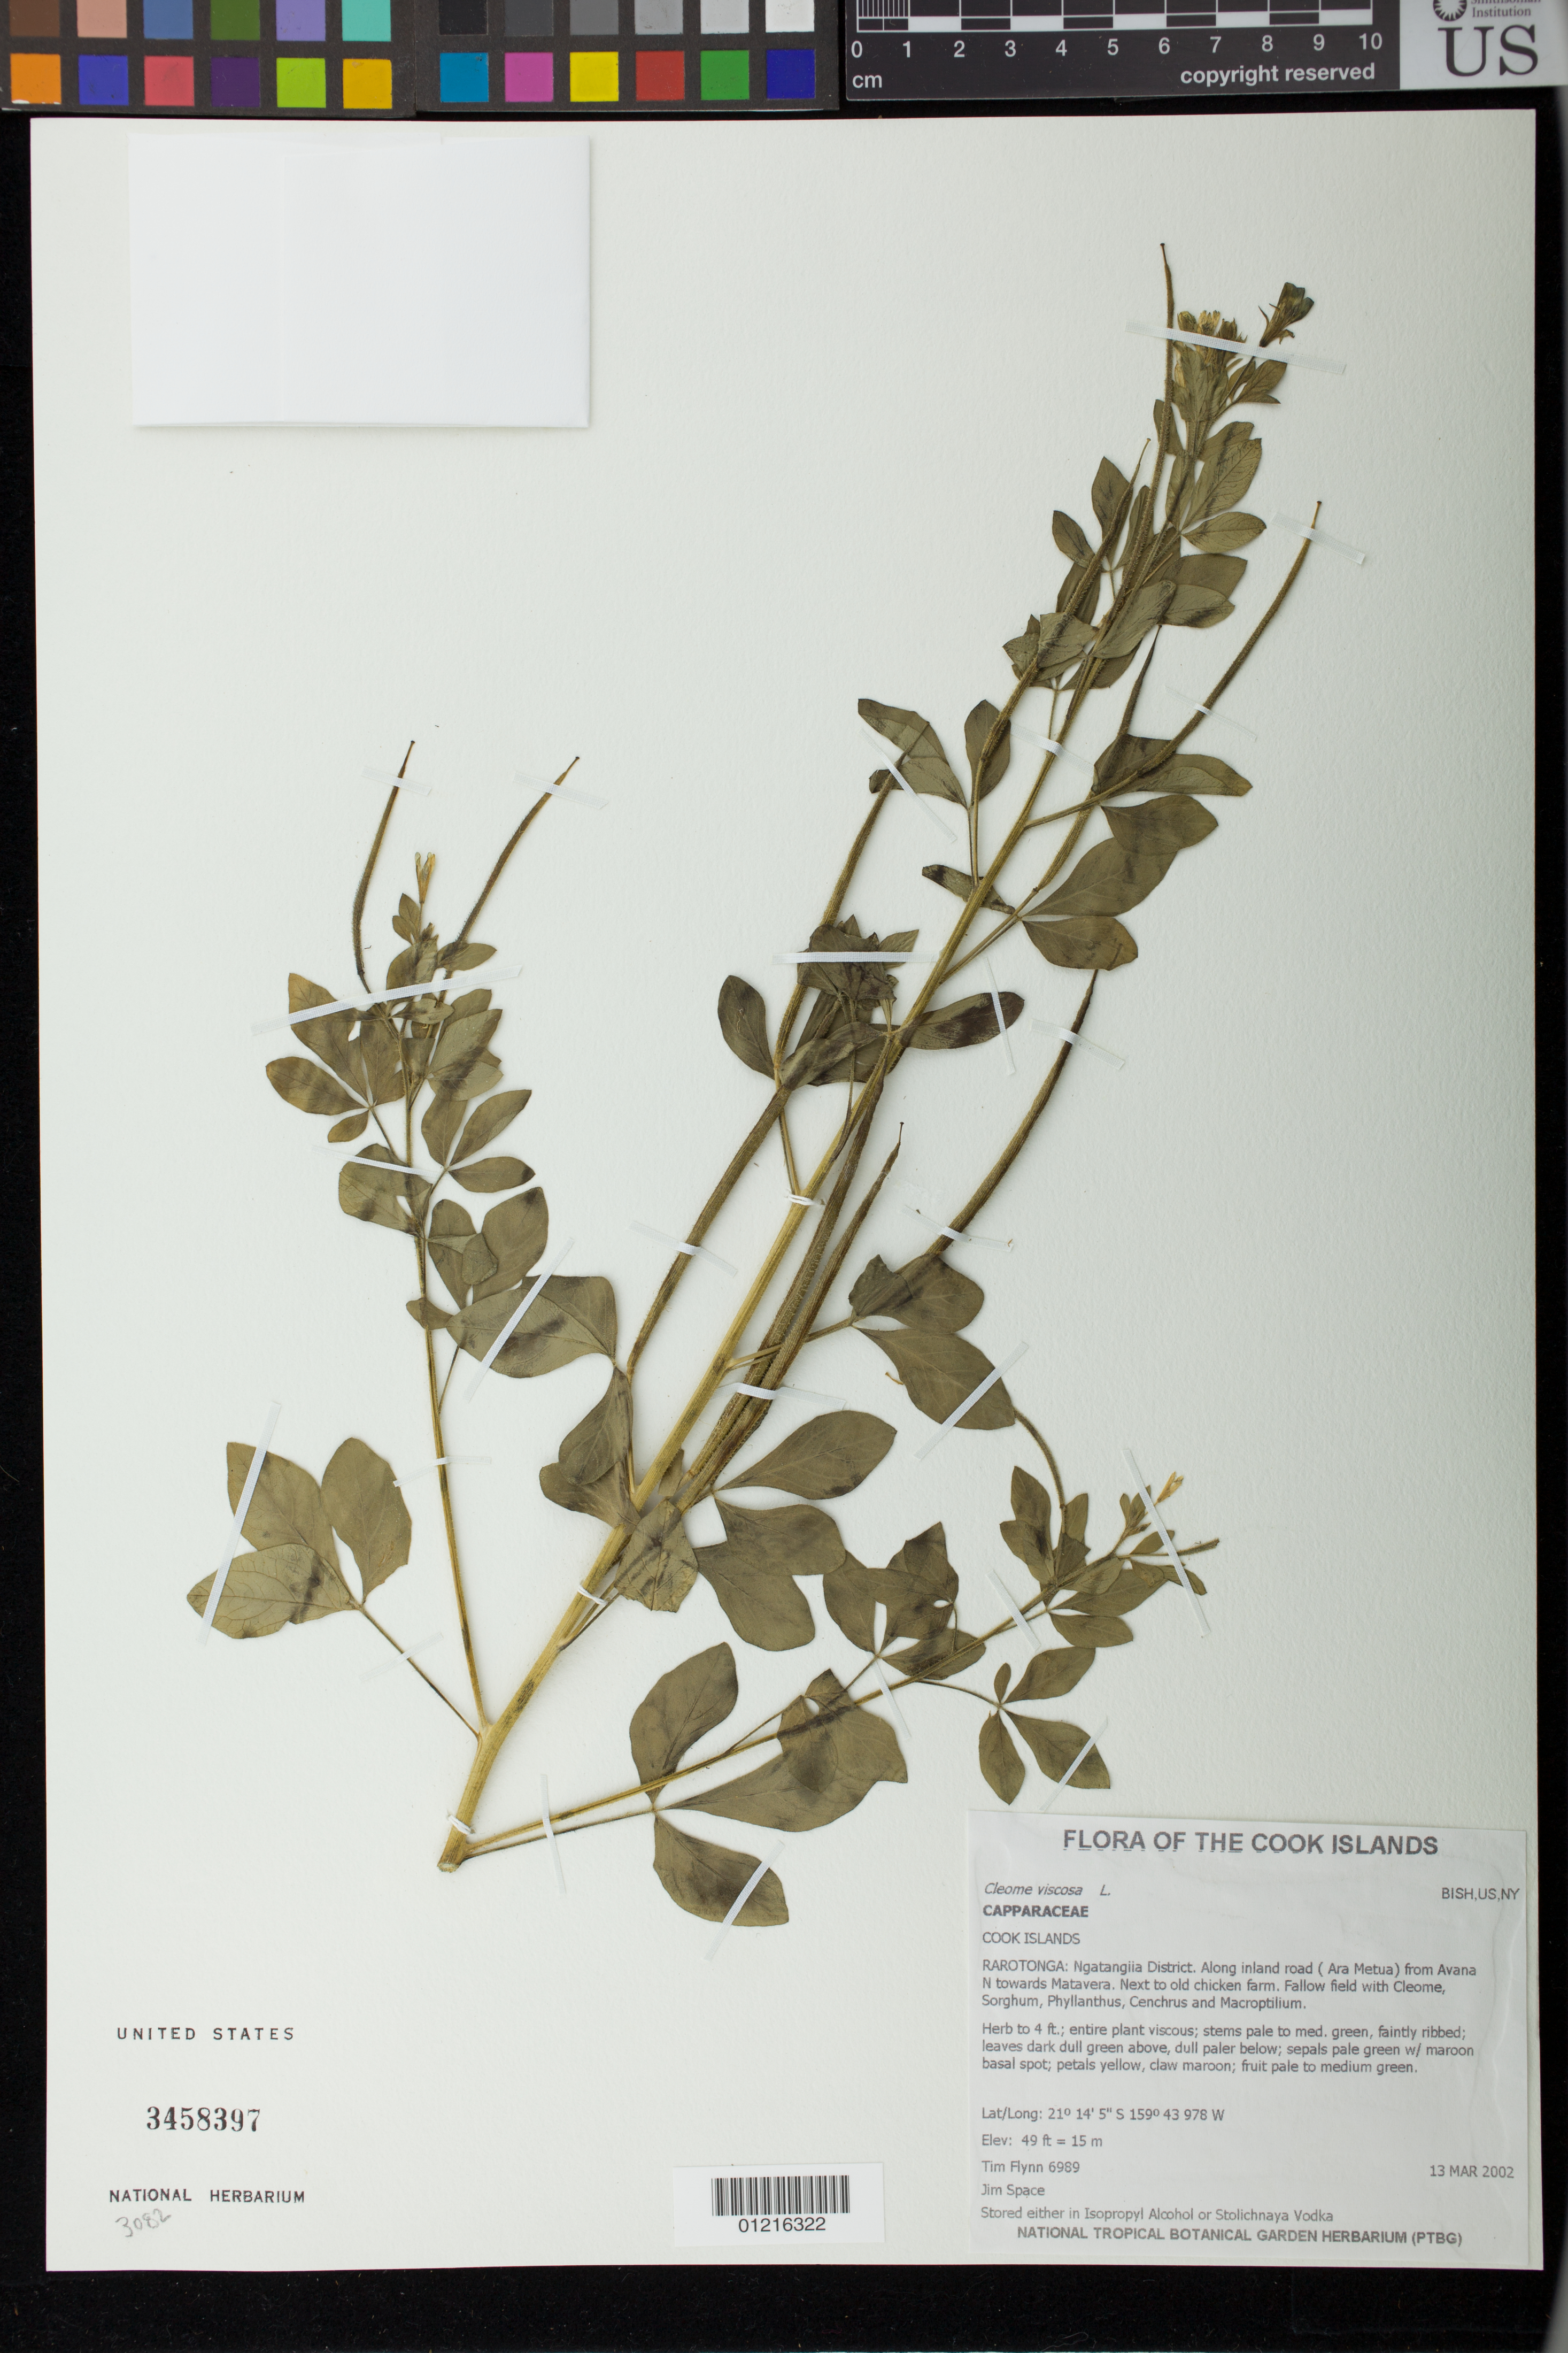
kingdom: Plantae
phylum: Tracheophyta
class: Magnoliopsida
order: Brassicales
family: Cleomaceae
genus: Arivela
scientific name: Arivela viscosa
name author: (L.) Raf.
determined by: Wagner, W. L., (BOT), Smithsonian Institution - National Museum of Natural History (UNITED STATES)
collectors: T. W. Flynn & J. Space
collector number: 6989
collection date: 2002-03-13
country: Cook Islands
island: Rarotonga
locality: Ngatangiia District. Along inland road ( Ara Metua) from Avana N towards Matavera. Next to old chicken farm.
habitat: Fallow field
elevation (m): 15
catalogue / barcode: US 3458397